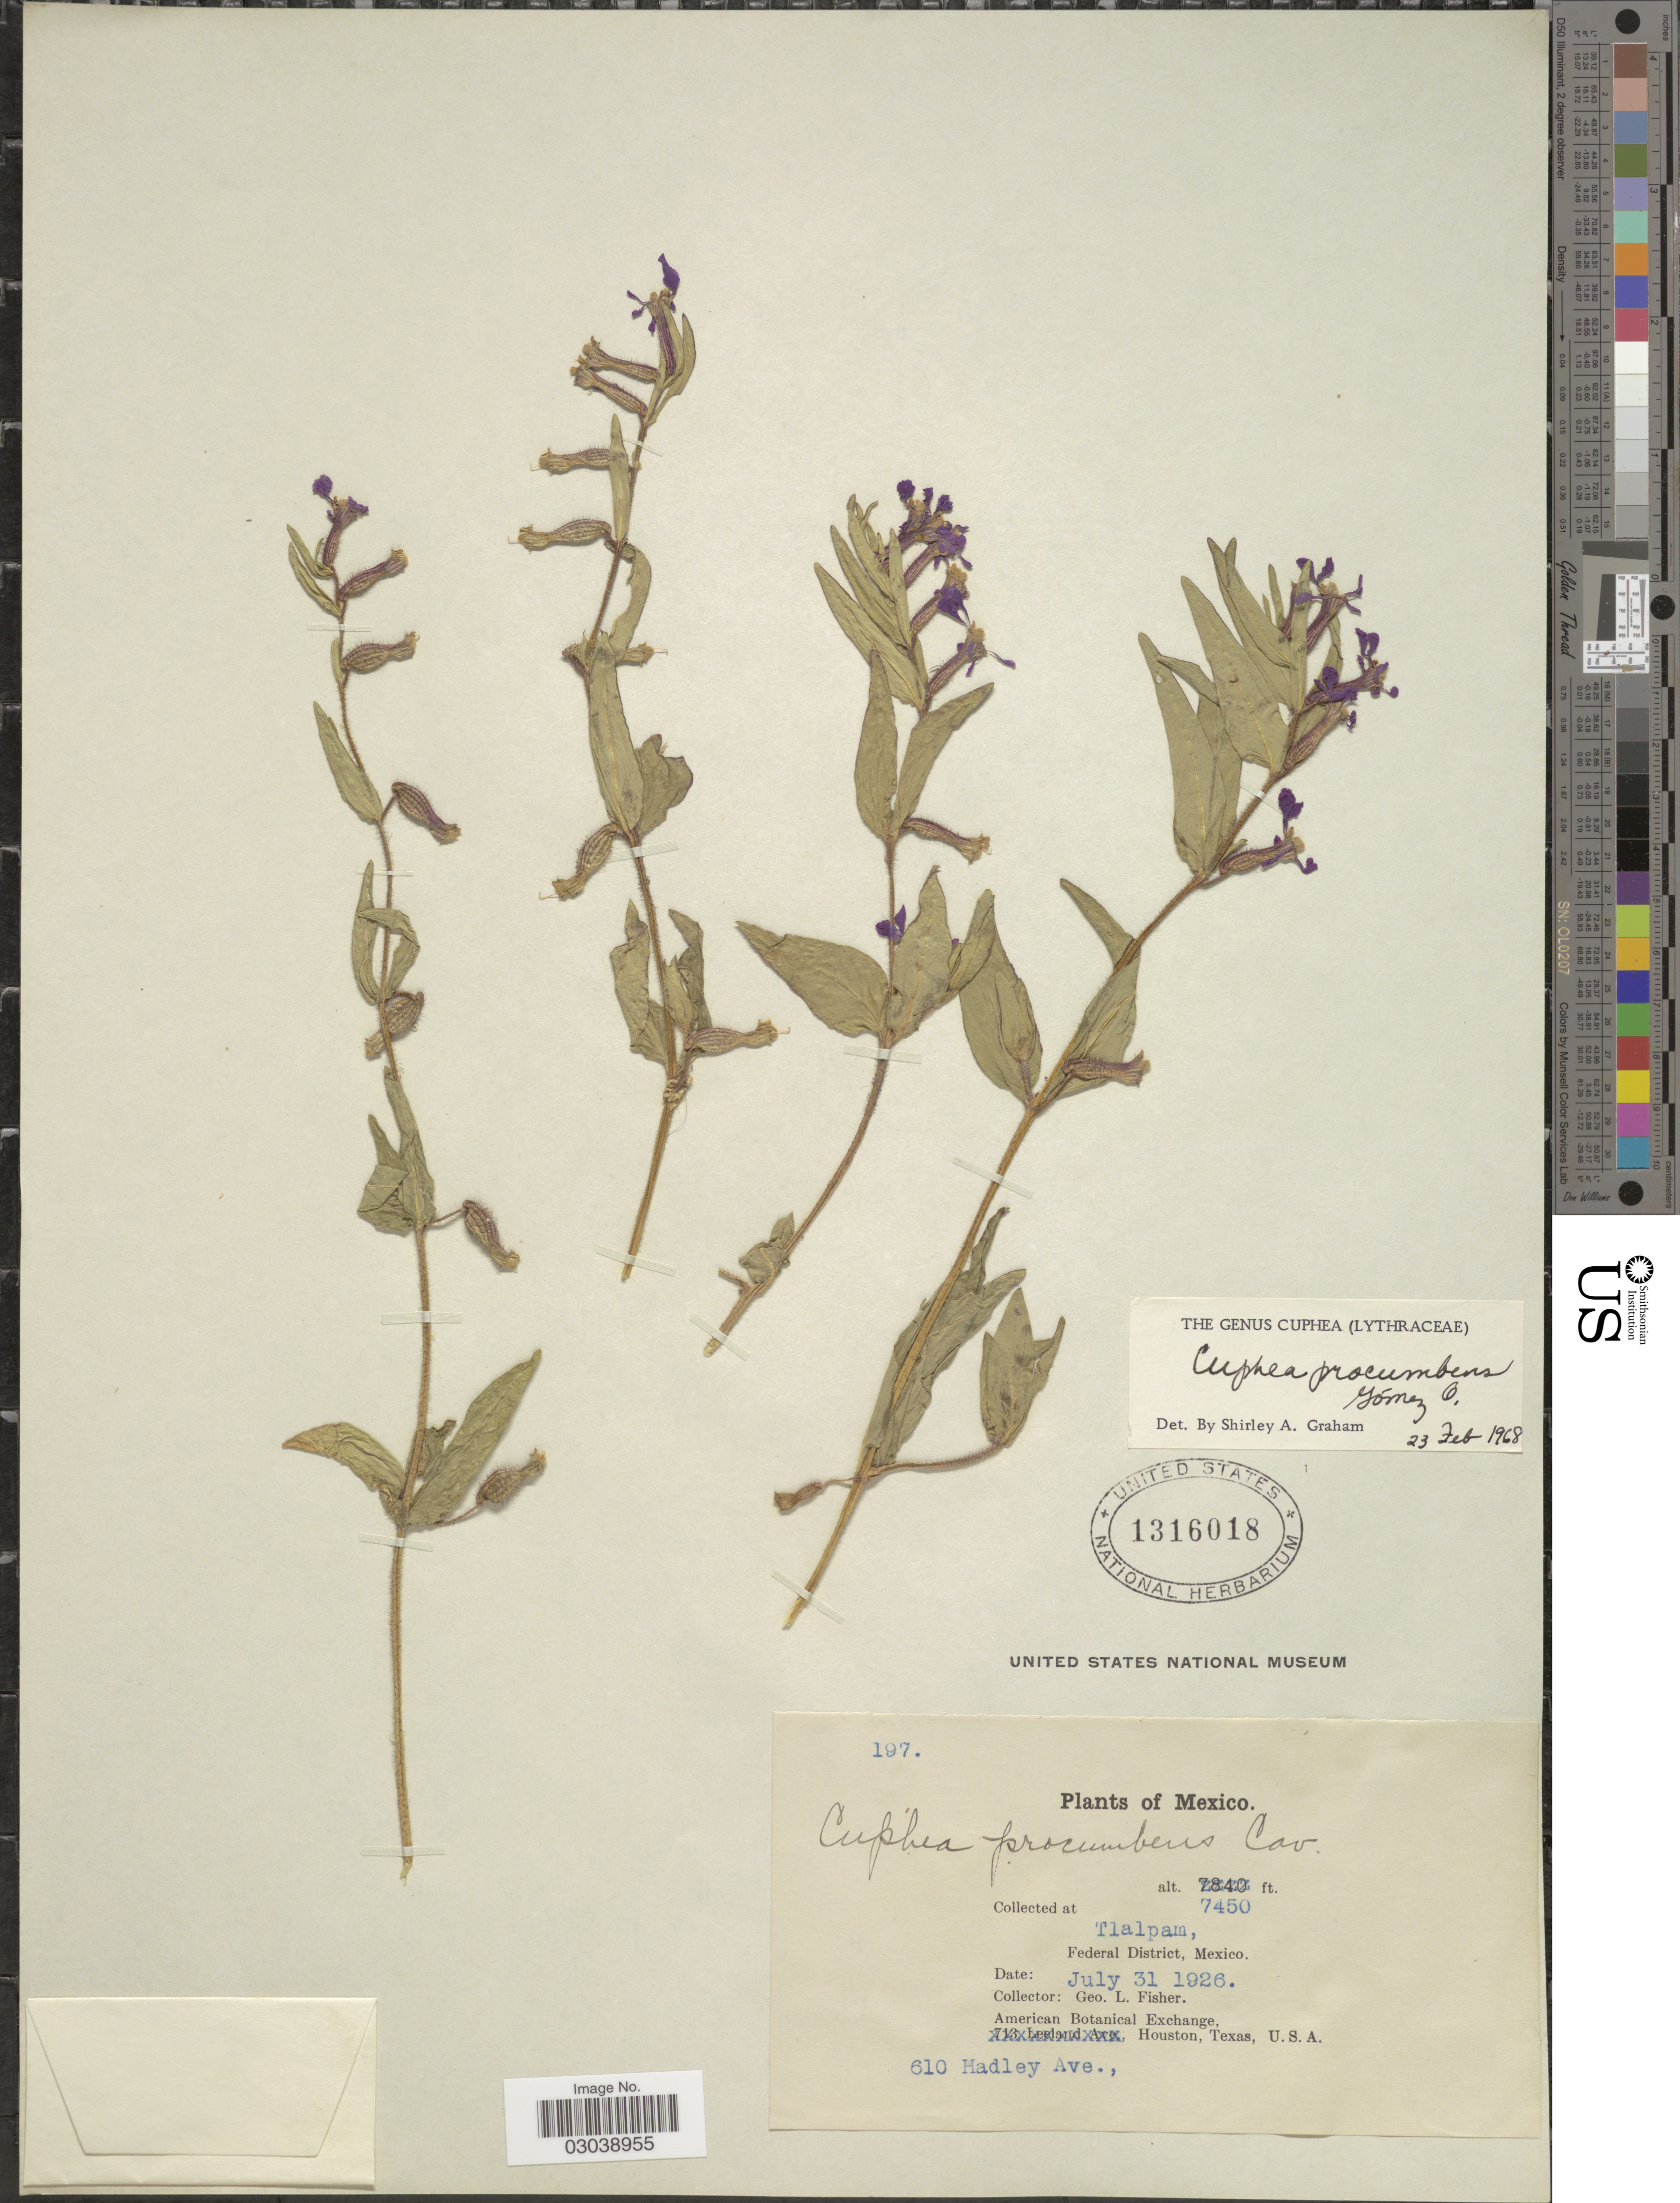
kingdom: Plantae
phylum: Tracheophyta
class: Magnoliopsida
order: Myrtales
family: Lythraceae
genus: Cuphea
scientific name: Cuphea procumbens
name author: L.D. Gómez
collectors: G. L. Fisher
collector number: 197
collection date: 1926-07-31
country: Mexico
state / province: Distrito Federal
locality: Tlalpam, Federal District, Mexico.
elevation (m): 2271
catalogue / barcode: US 1316018